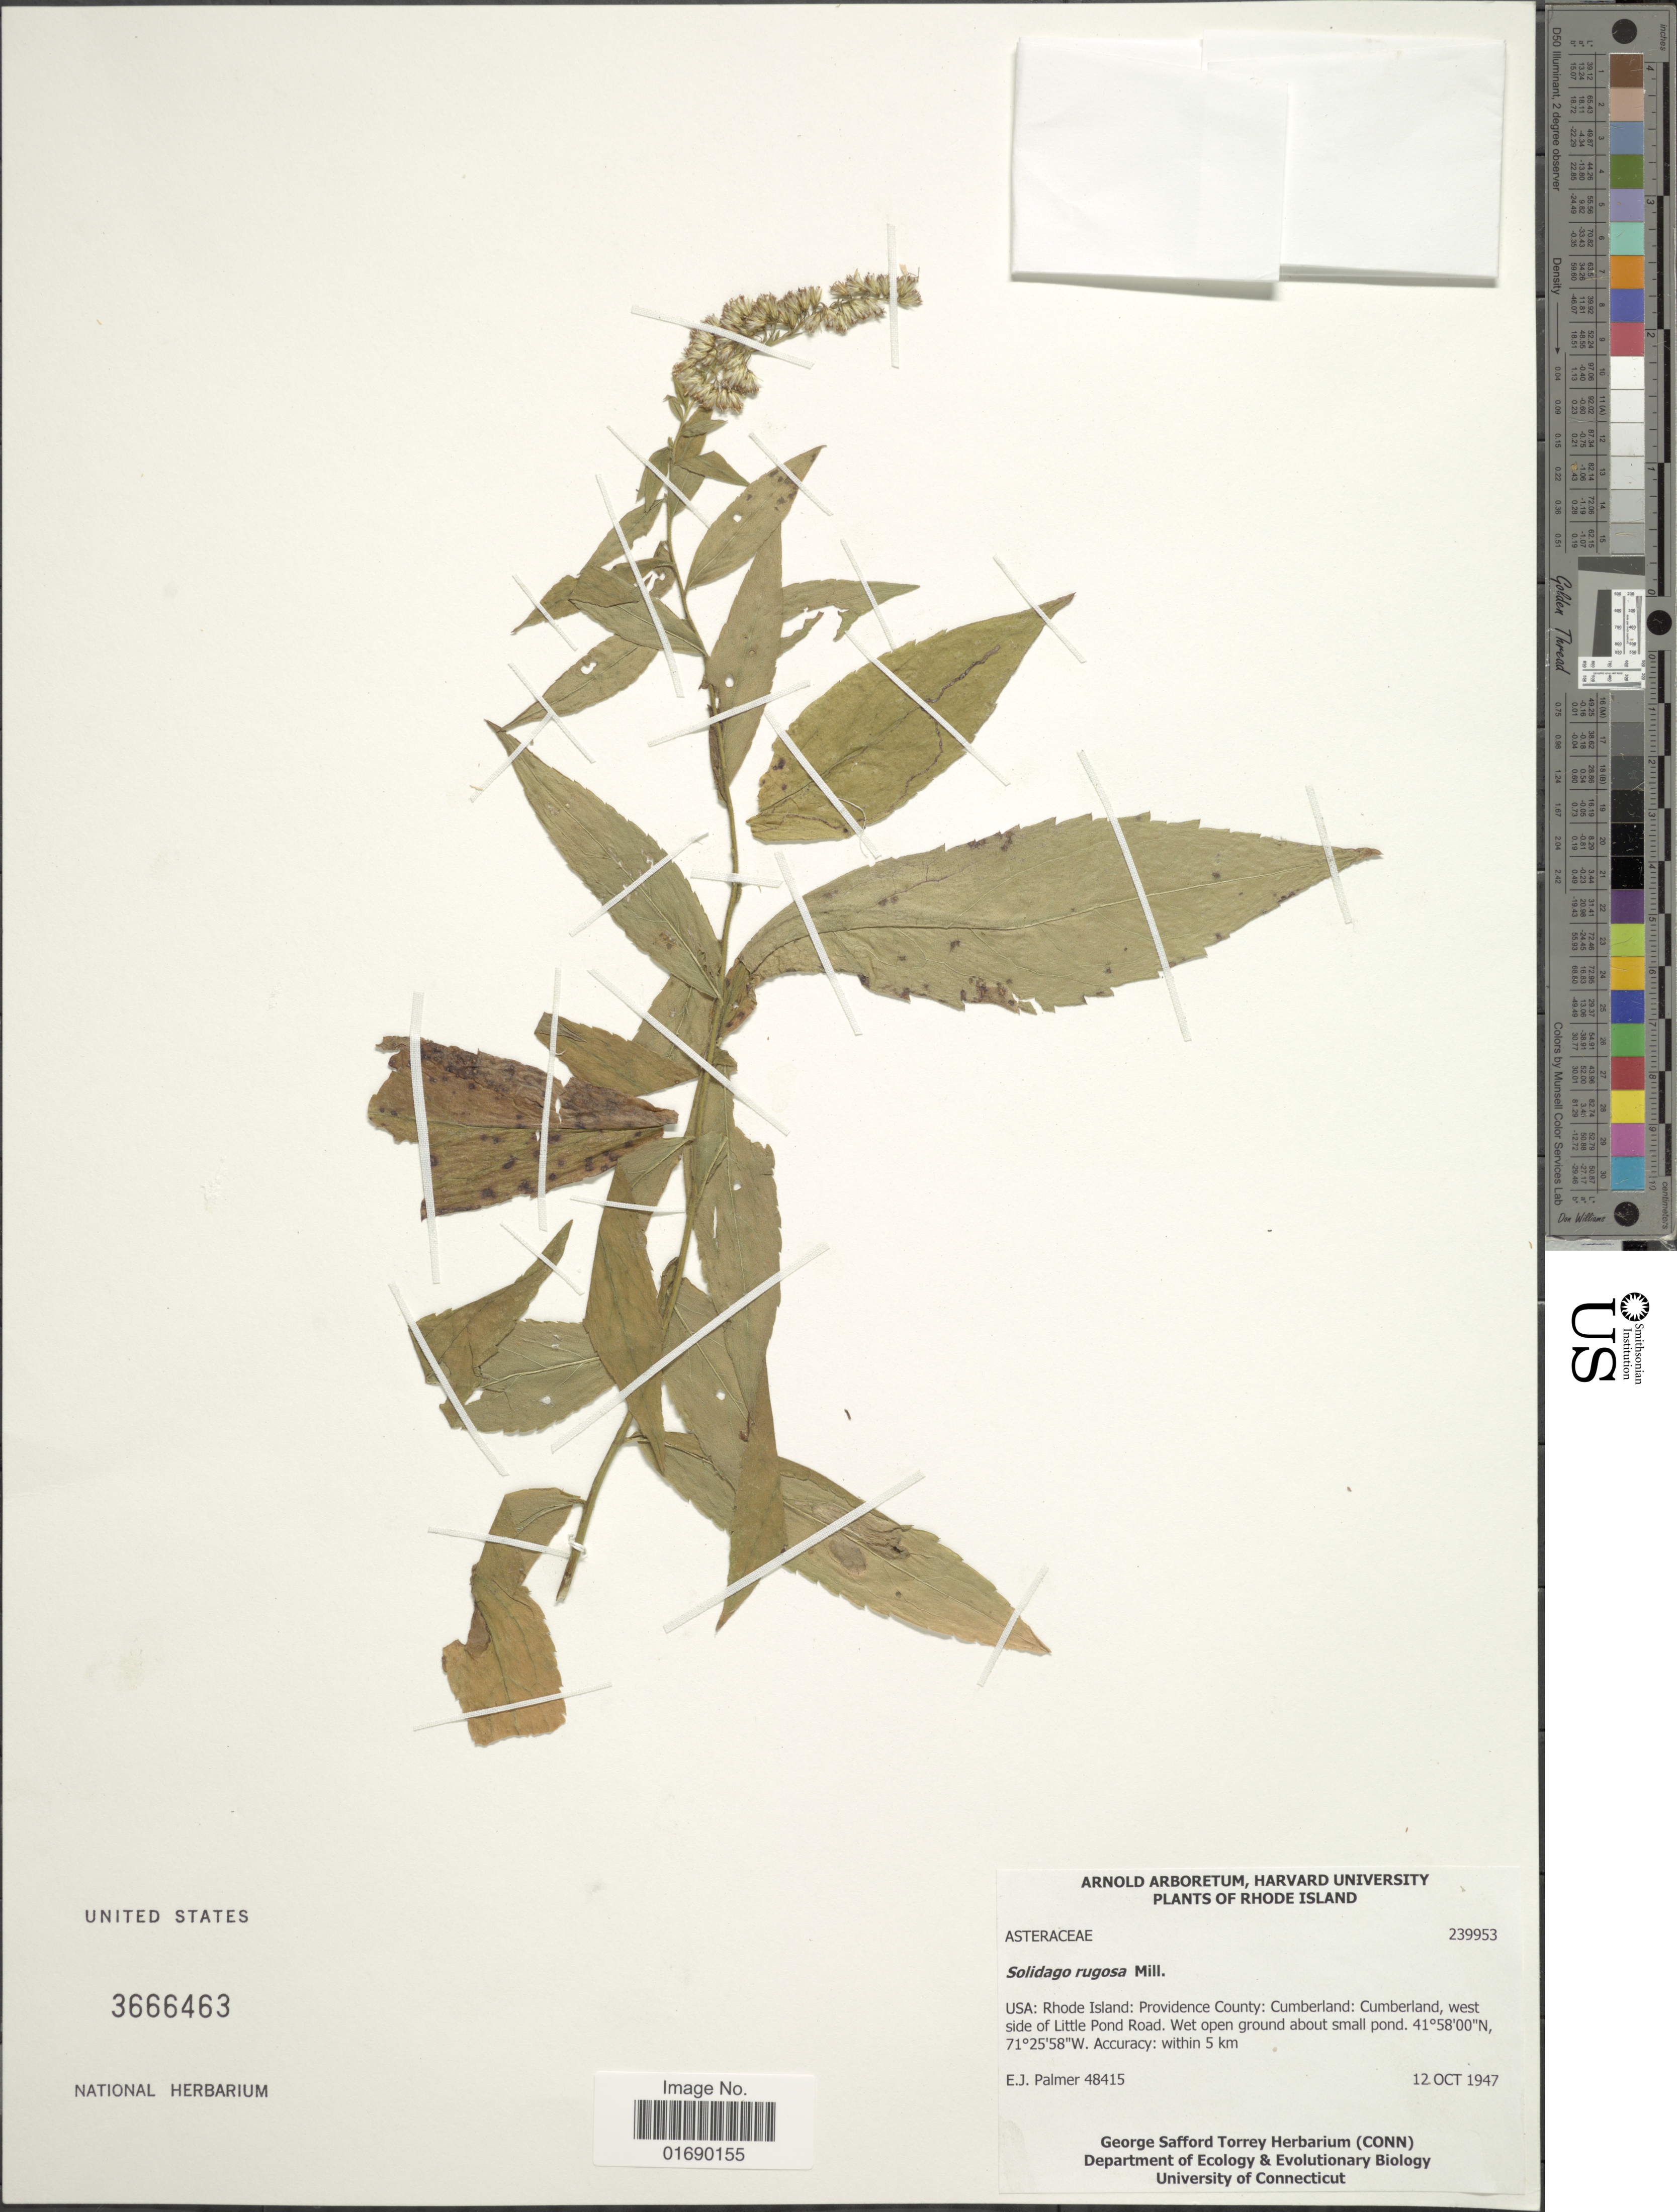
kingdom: Plantae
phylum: Tracheophyta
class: Magnoliopsida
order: Asterales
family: Asteraceae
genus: Solidago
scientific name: Solidago rugosa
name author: Mill.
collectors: E. J. Palmer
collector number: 48415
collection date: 1947-10-12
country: United States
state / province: Rhode Island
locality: Providence County: Cumberland: Cumberland, west side of Little Pond Road.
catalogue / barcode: US 3666463